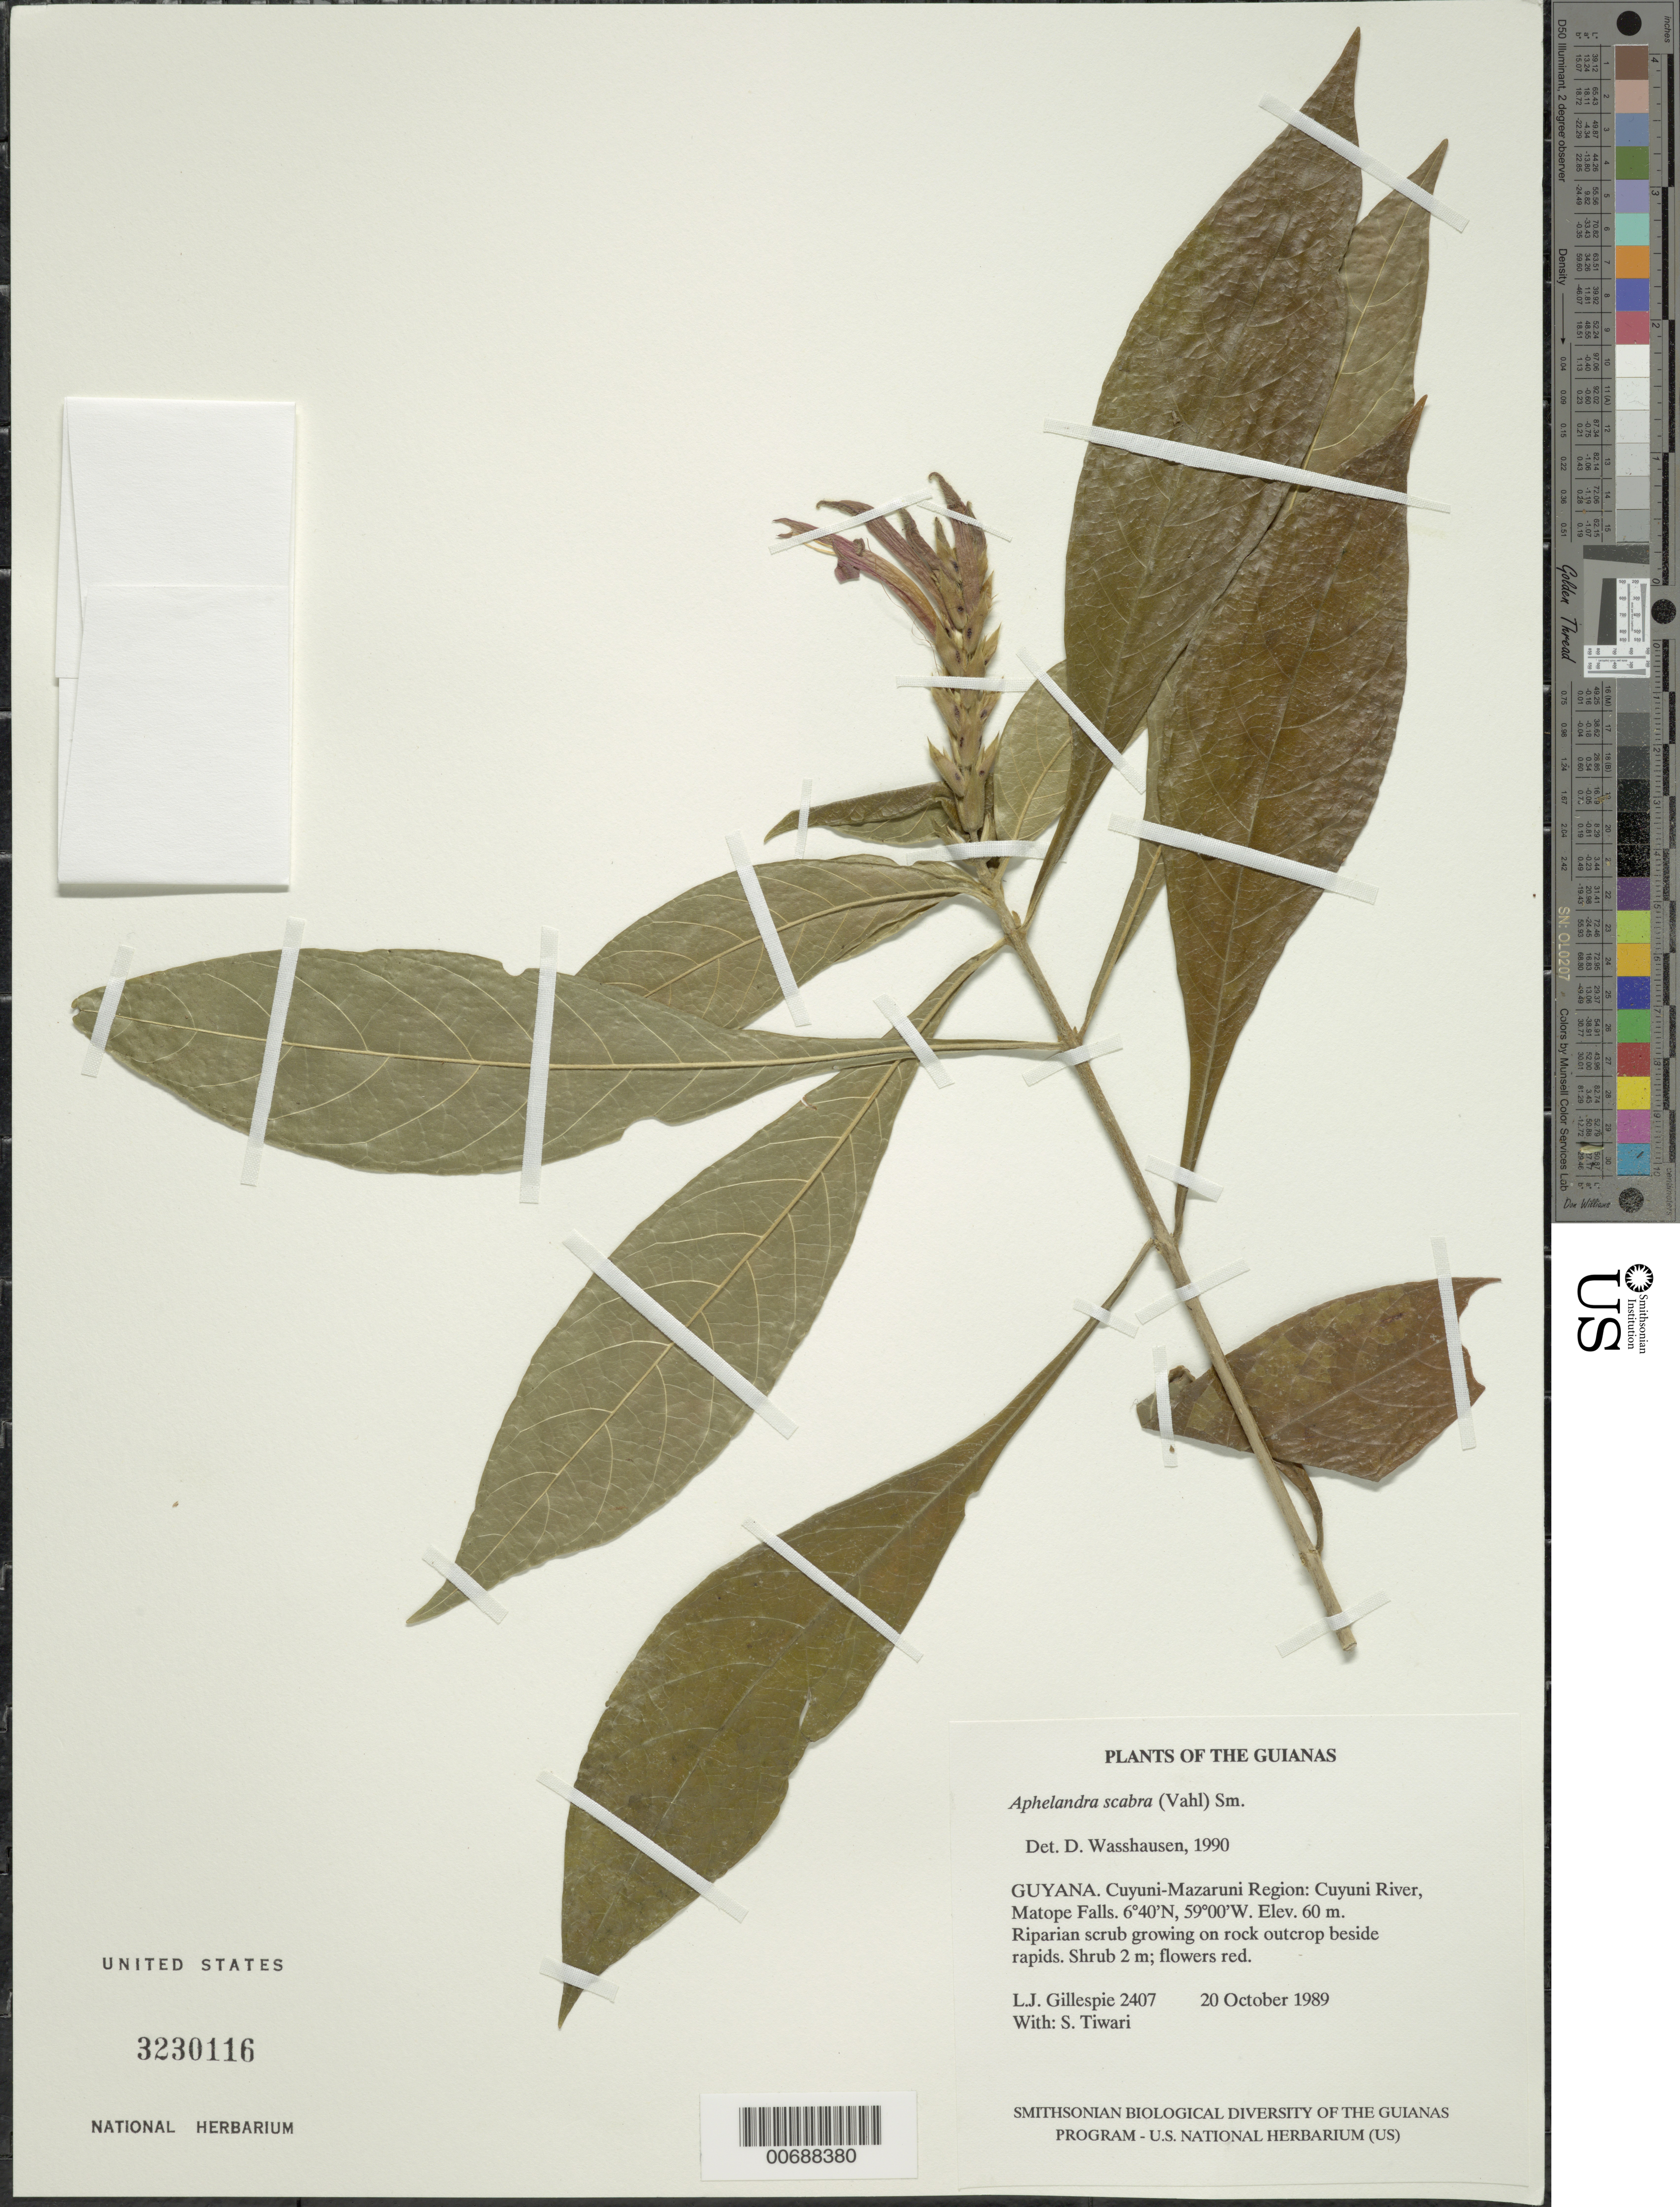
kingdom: Plantae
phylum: Tracheophyta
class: Magnoliopsida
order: Lamiales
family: Acanthaceae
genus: Aphelandra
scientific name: Aphelandra scabra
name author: (Vahl) Sm.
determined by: Wasshausen, Dieter C., (BOT), Smithsonian Institution - National Museum of Natural History (UNITED STATES)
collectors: L. J. Gillespie & S. Tiwari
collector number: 2407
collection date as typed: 20 October 1989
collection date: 1989-10-20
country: Guyana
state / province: Cuyuni-Mazaruni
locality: Cuyuni River, Matope Falls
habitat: Riparian scrub growing on rock outcrop beside rapids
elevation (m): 40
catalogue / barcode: US 3230116